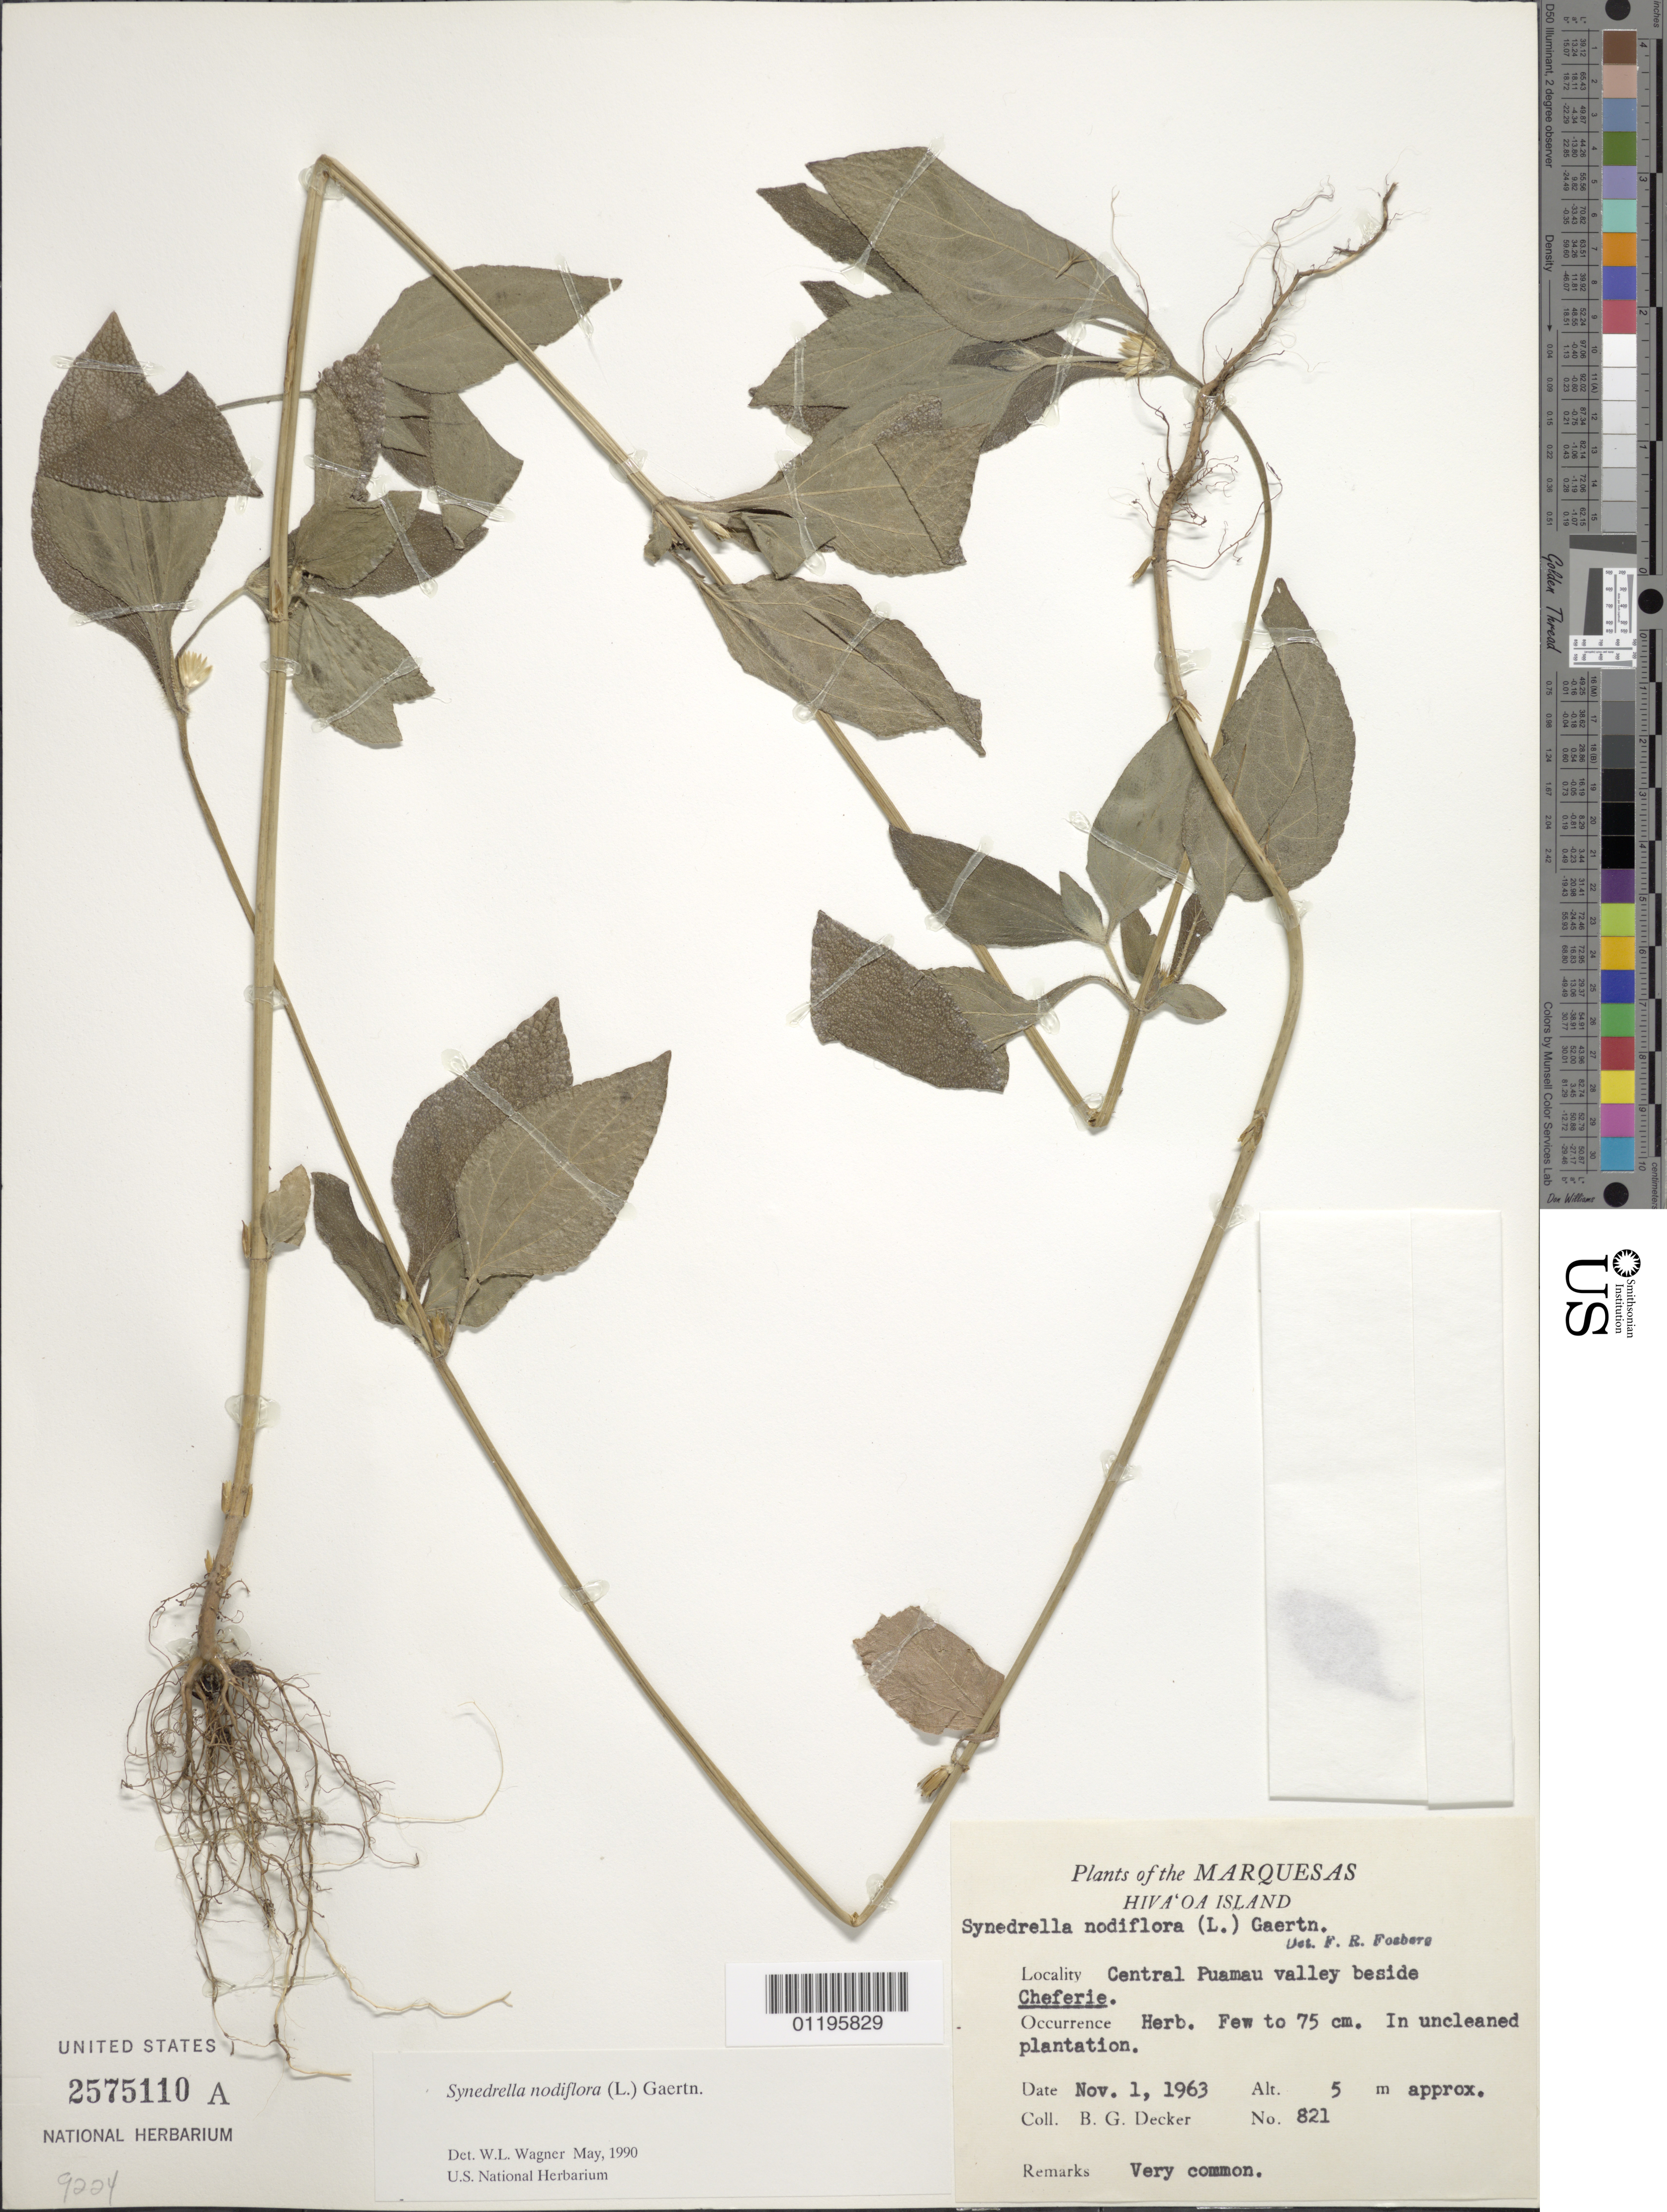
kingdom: Plantae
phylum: Tracheophyta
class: Magnoliopsida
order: Asterales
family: Asteraceae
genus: Synedrella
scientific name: Synedrella nodiflora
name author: (L.) Gaertn.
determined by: Wagner, W. L., (BOT), Smithsonian Institution - National Museum of Natural History (UNITED STATES)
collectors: B. G. Decker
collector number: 821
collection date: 1963-11-01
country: French Polynesia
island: Hiva Oa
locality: central Puamau Valley beside Cheferie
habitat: In uncleaned plantation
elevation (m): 5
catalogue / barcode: US 2575110A